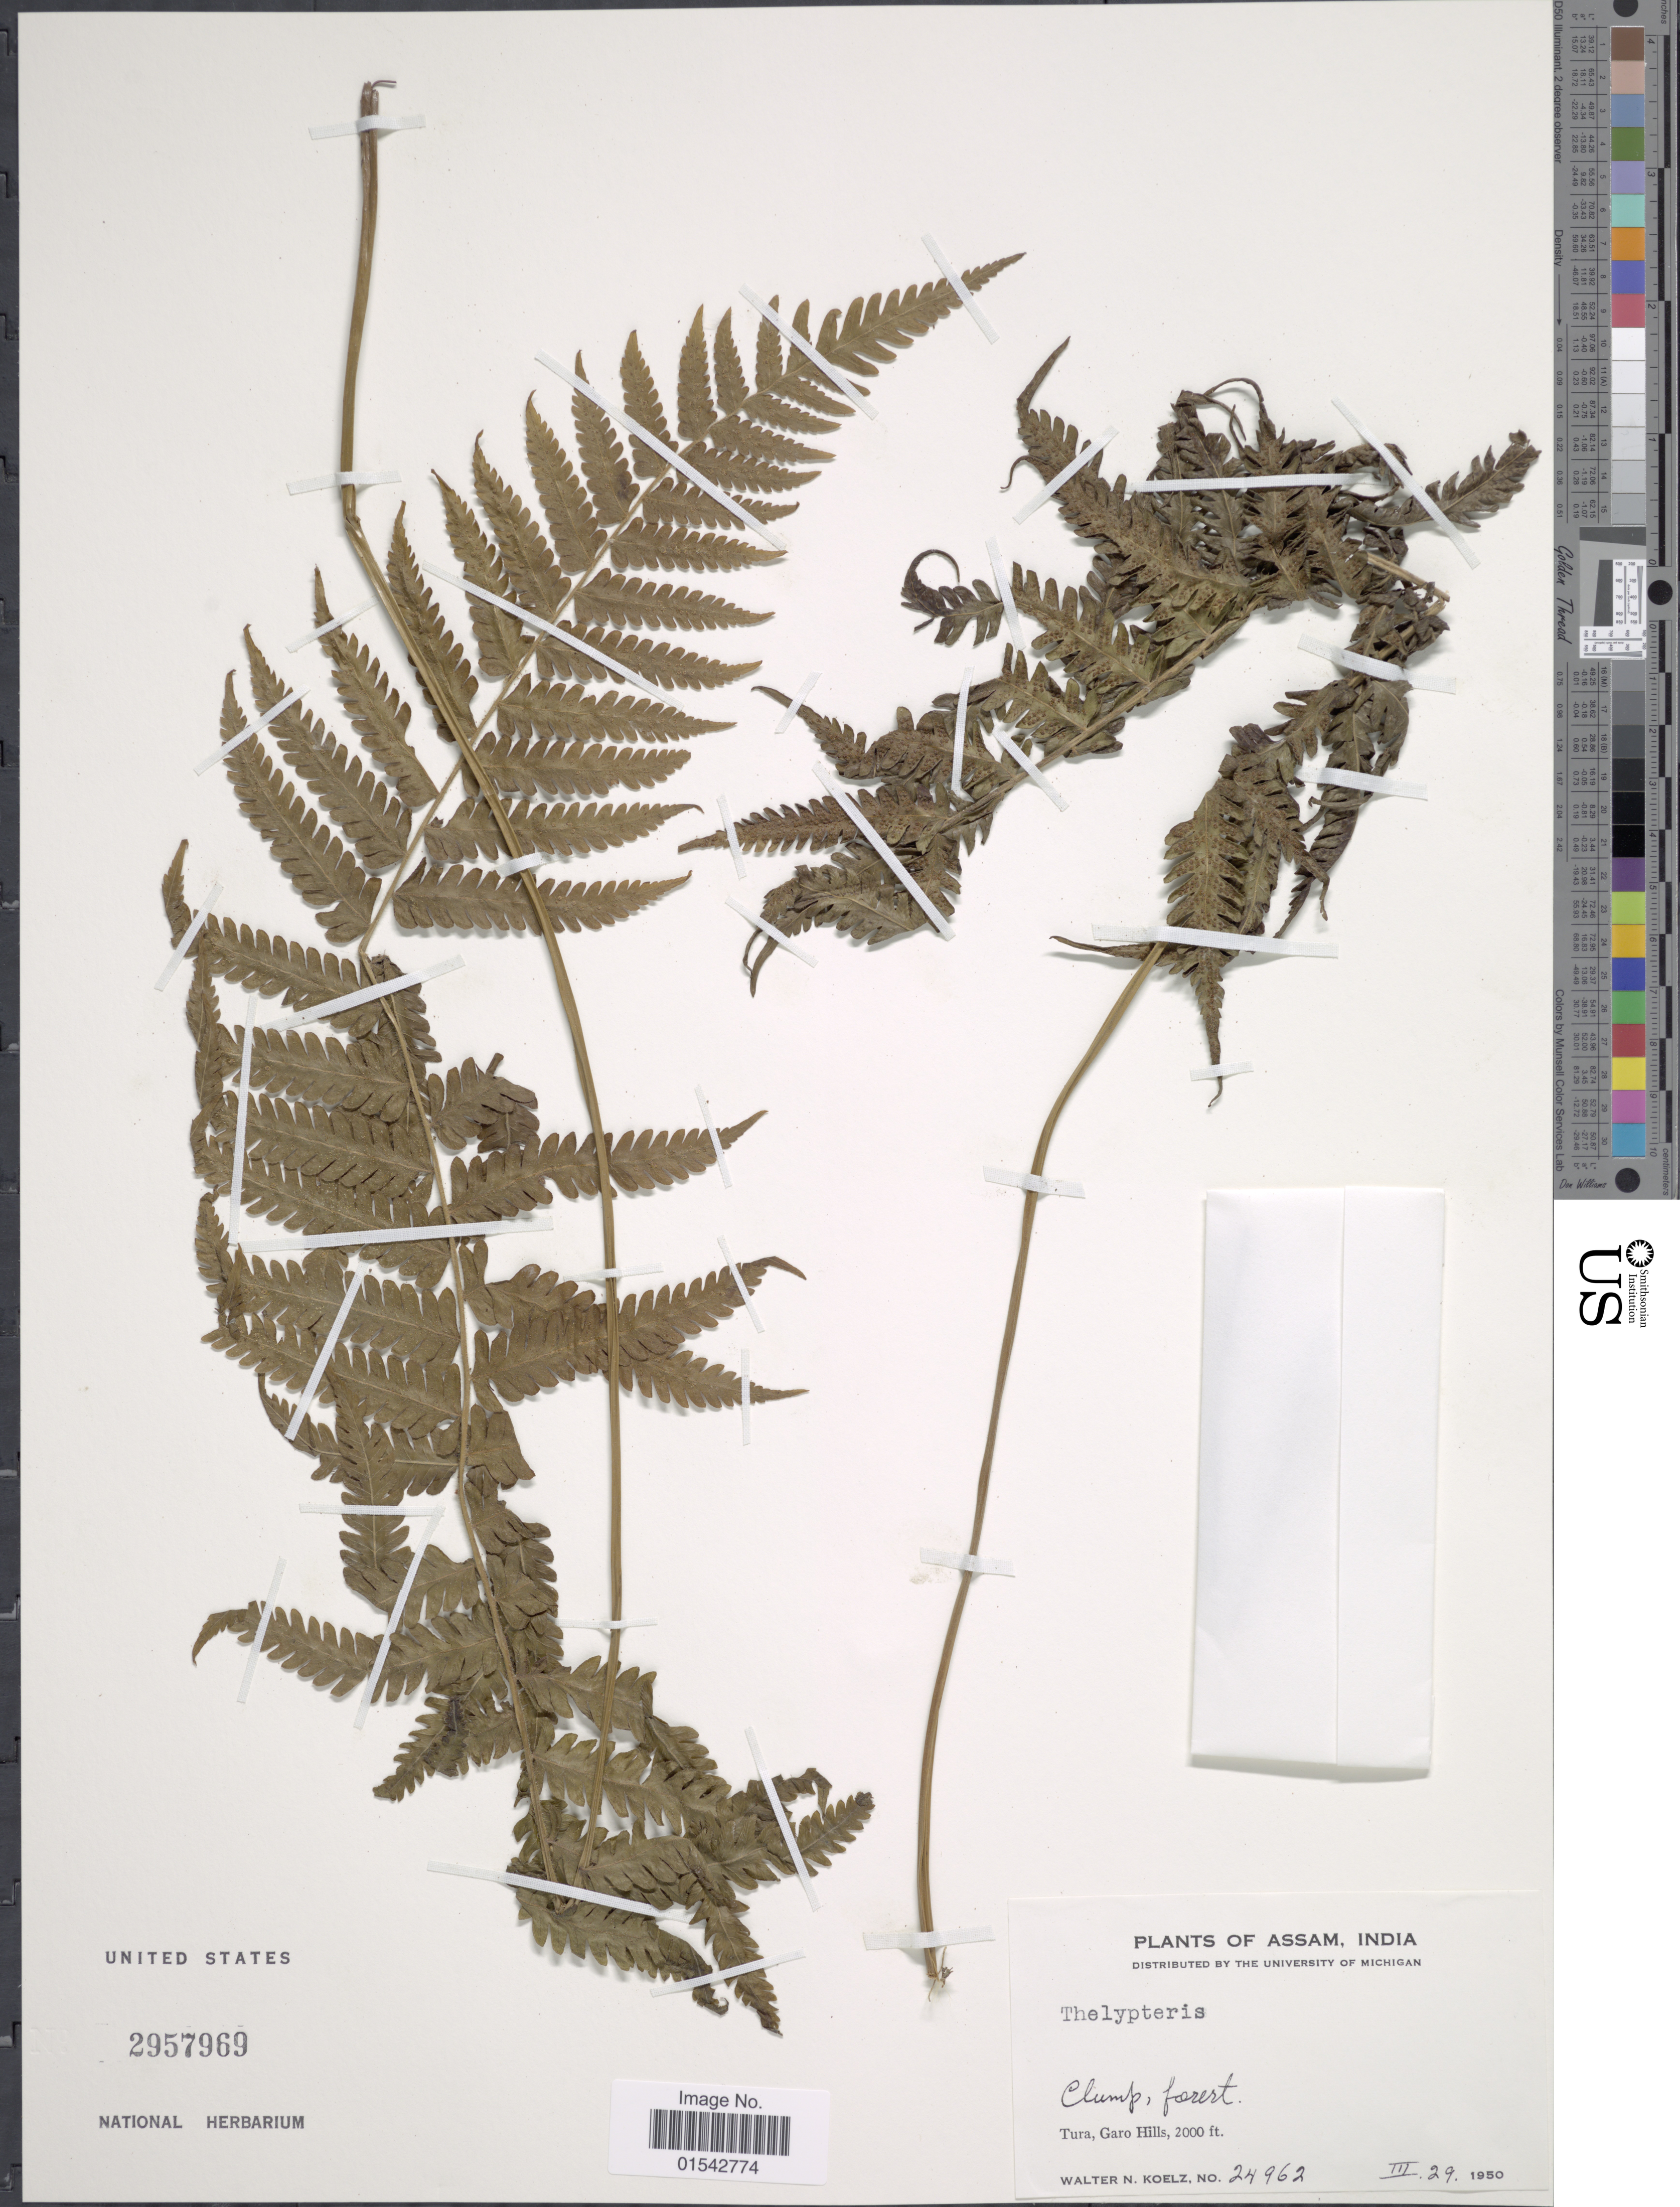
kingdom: Plantae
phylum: Tracheophyta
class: Polypodiopsida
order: Polypodiales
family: Thelypteridaceae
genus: Cyclosorus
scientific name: Cyclosorus sp.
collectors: W. N. Koelz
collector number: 24962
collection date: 1950-03-23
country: India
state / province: Meghalaya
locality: Assam, Tura, Garo Hills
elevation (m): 610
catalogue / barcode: US 2957969